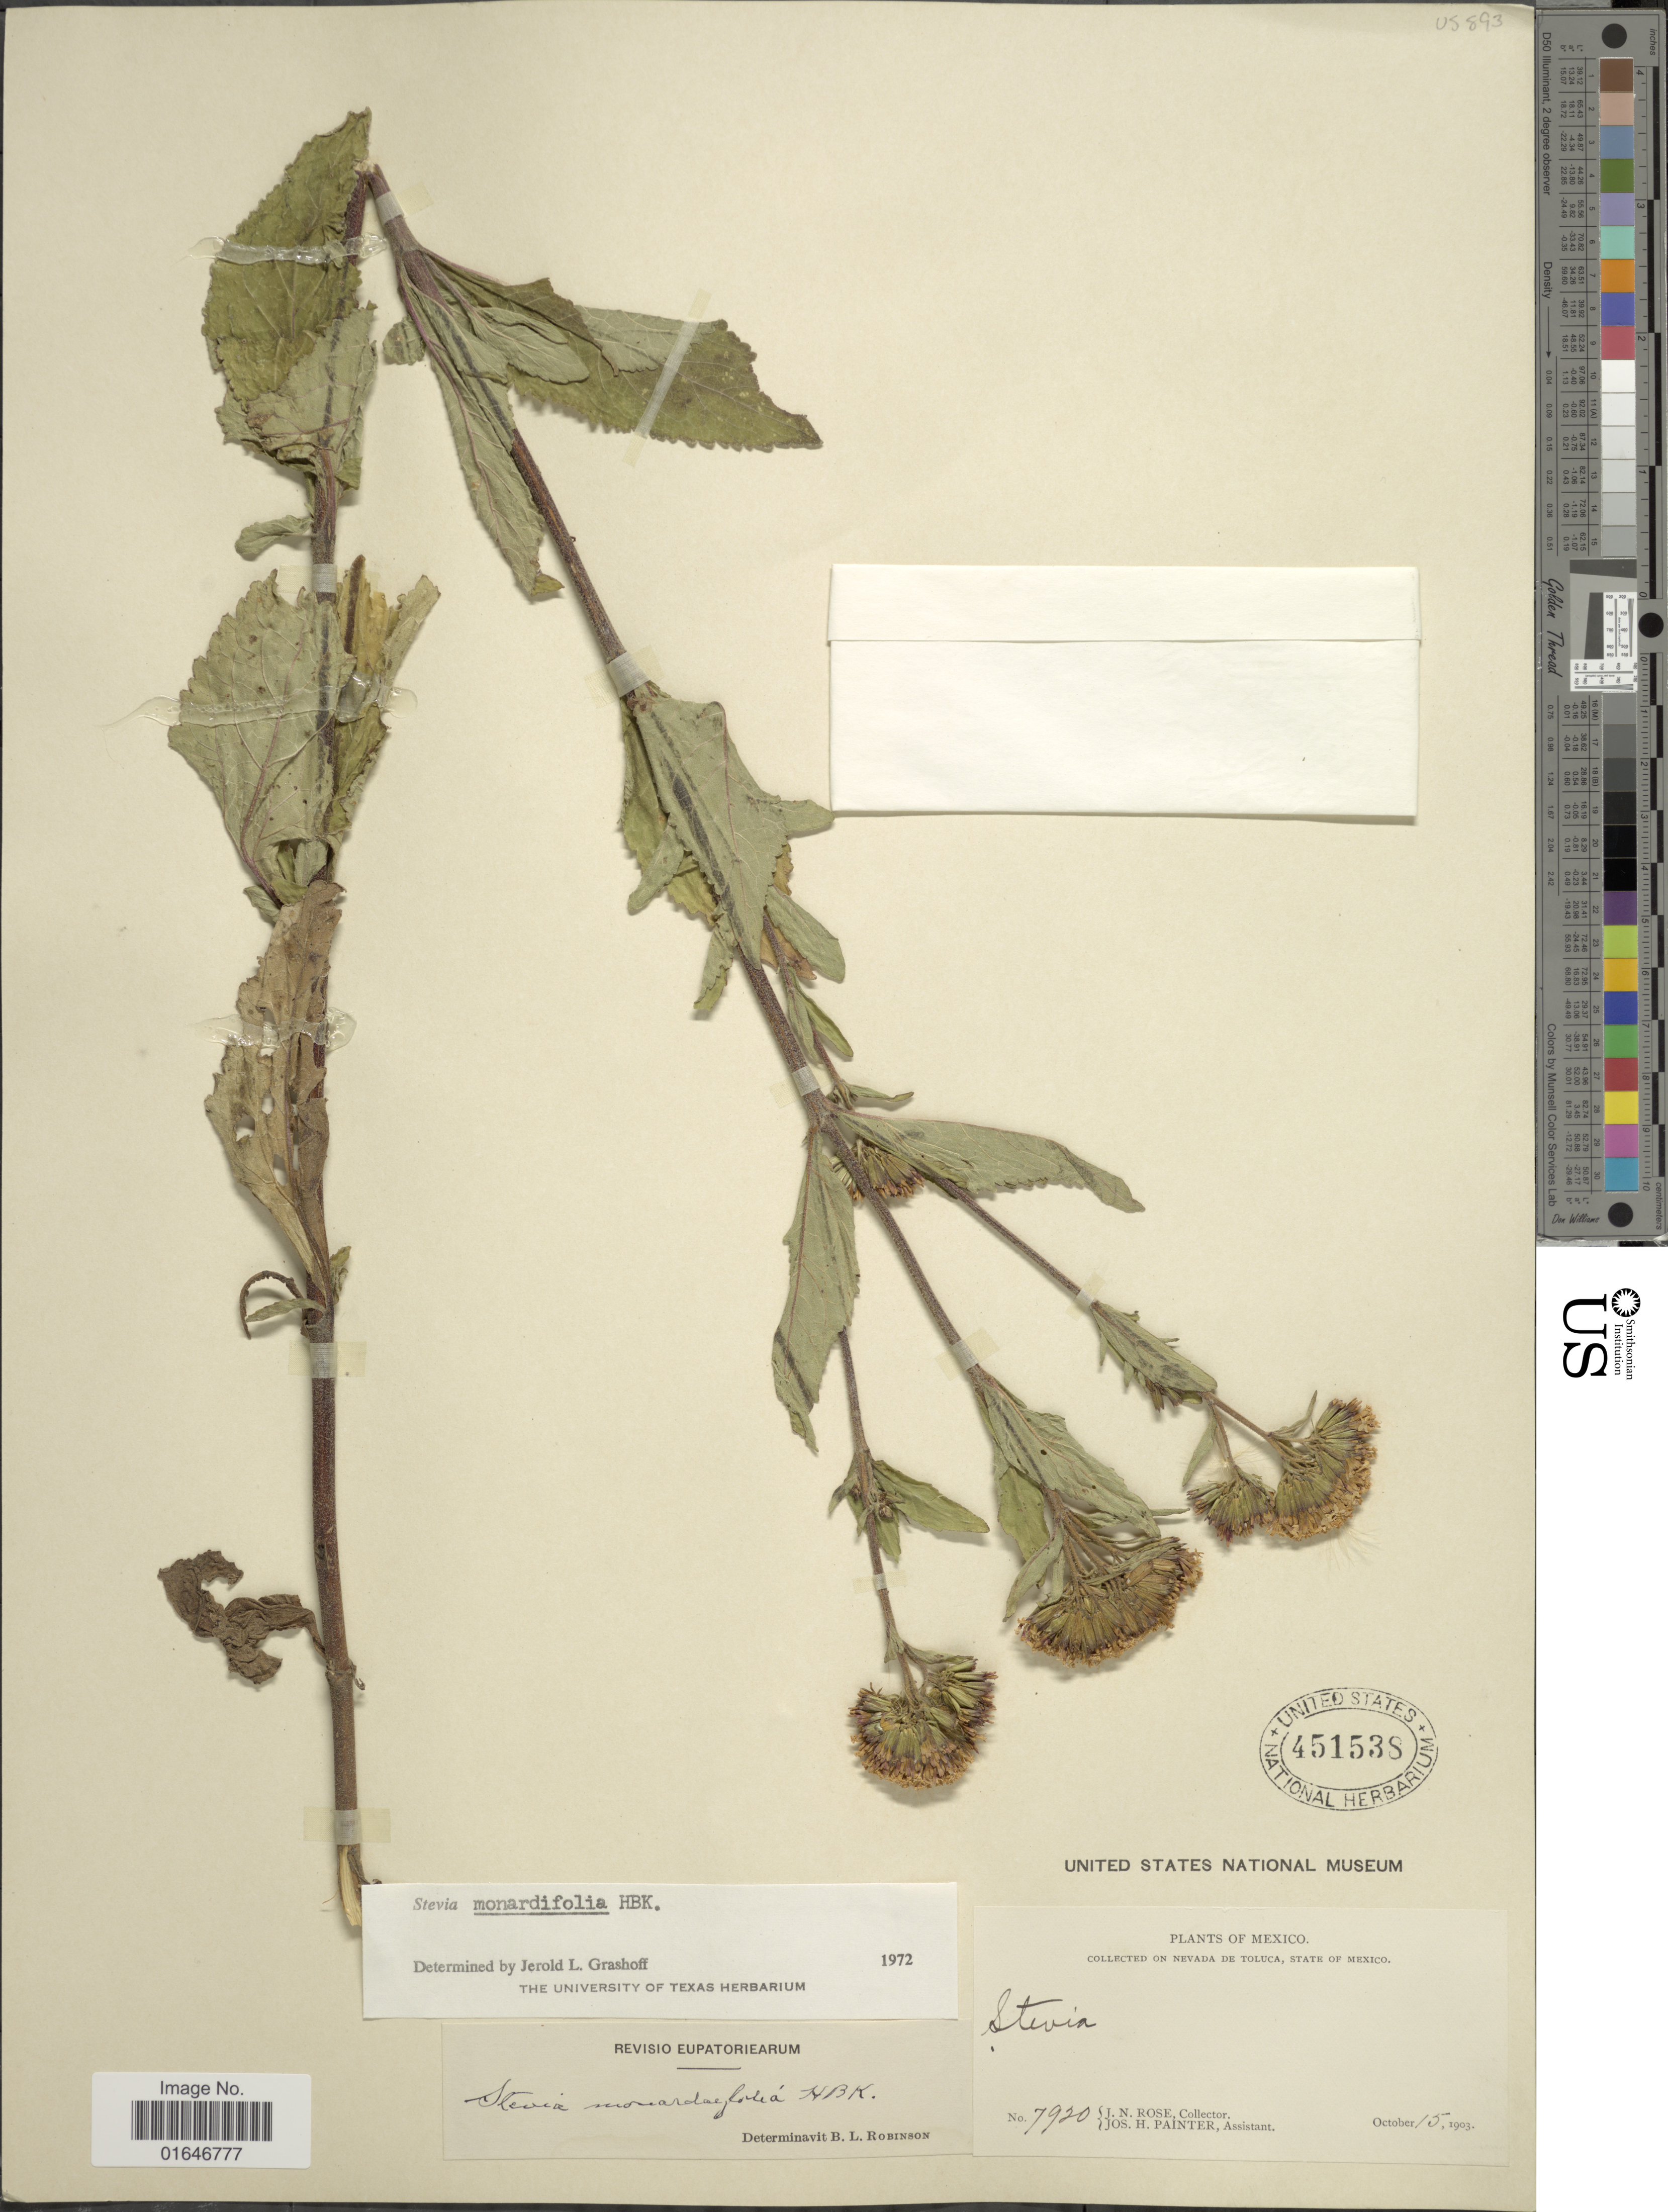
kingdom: Plantae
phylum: Tracheophyta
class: Magnoliopsida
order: Asterales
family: Asteraceae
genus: Stevia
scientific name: Stevia monardifolia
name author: Kunth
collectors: J. N. Rose & J. H. Painter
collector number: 7920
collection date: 1903-10-15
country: Mexico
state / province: México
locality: On Nevada de Toluca.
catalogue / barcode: US 451538